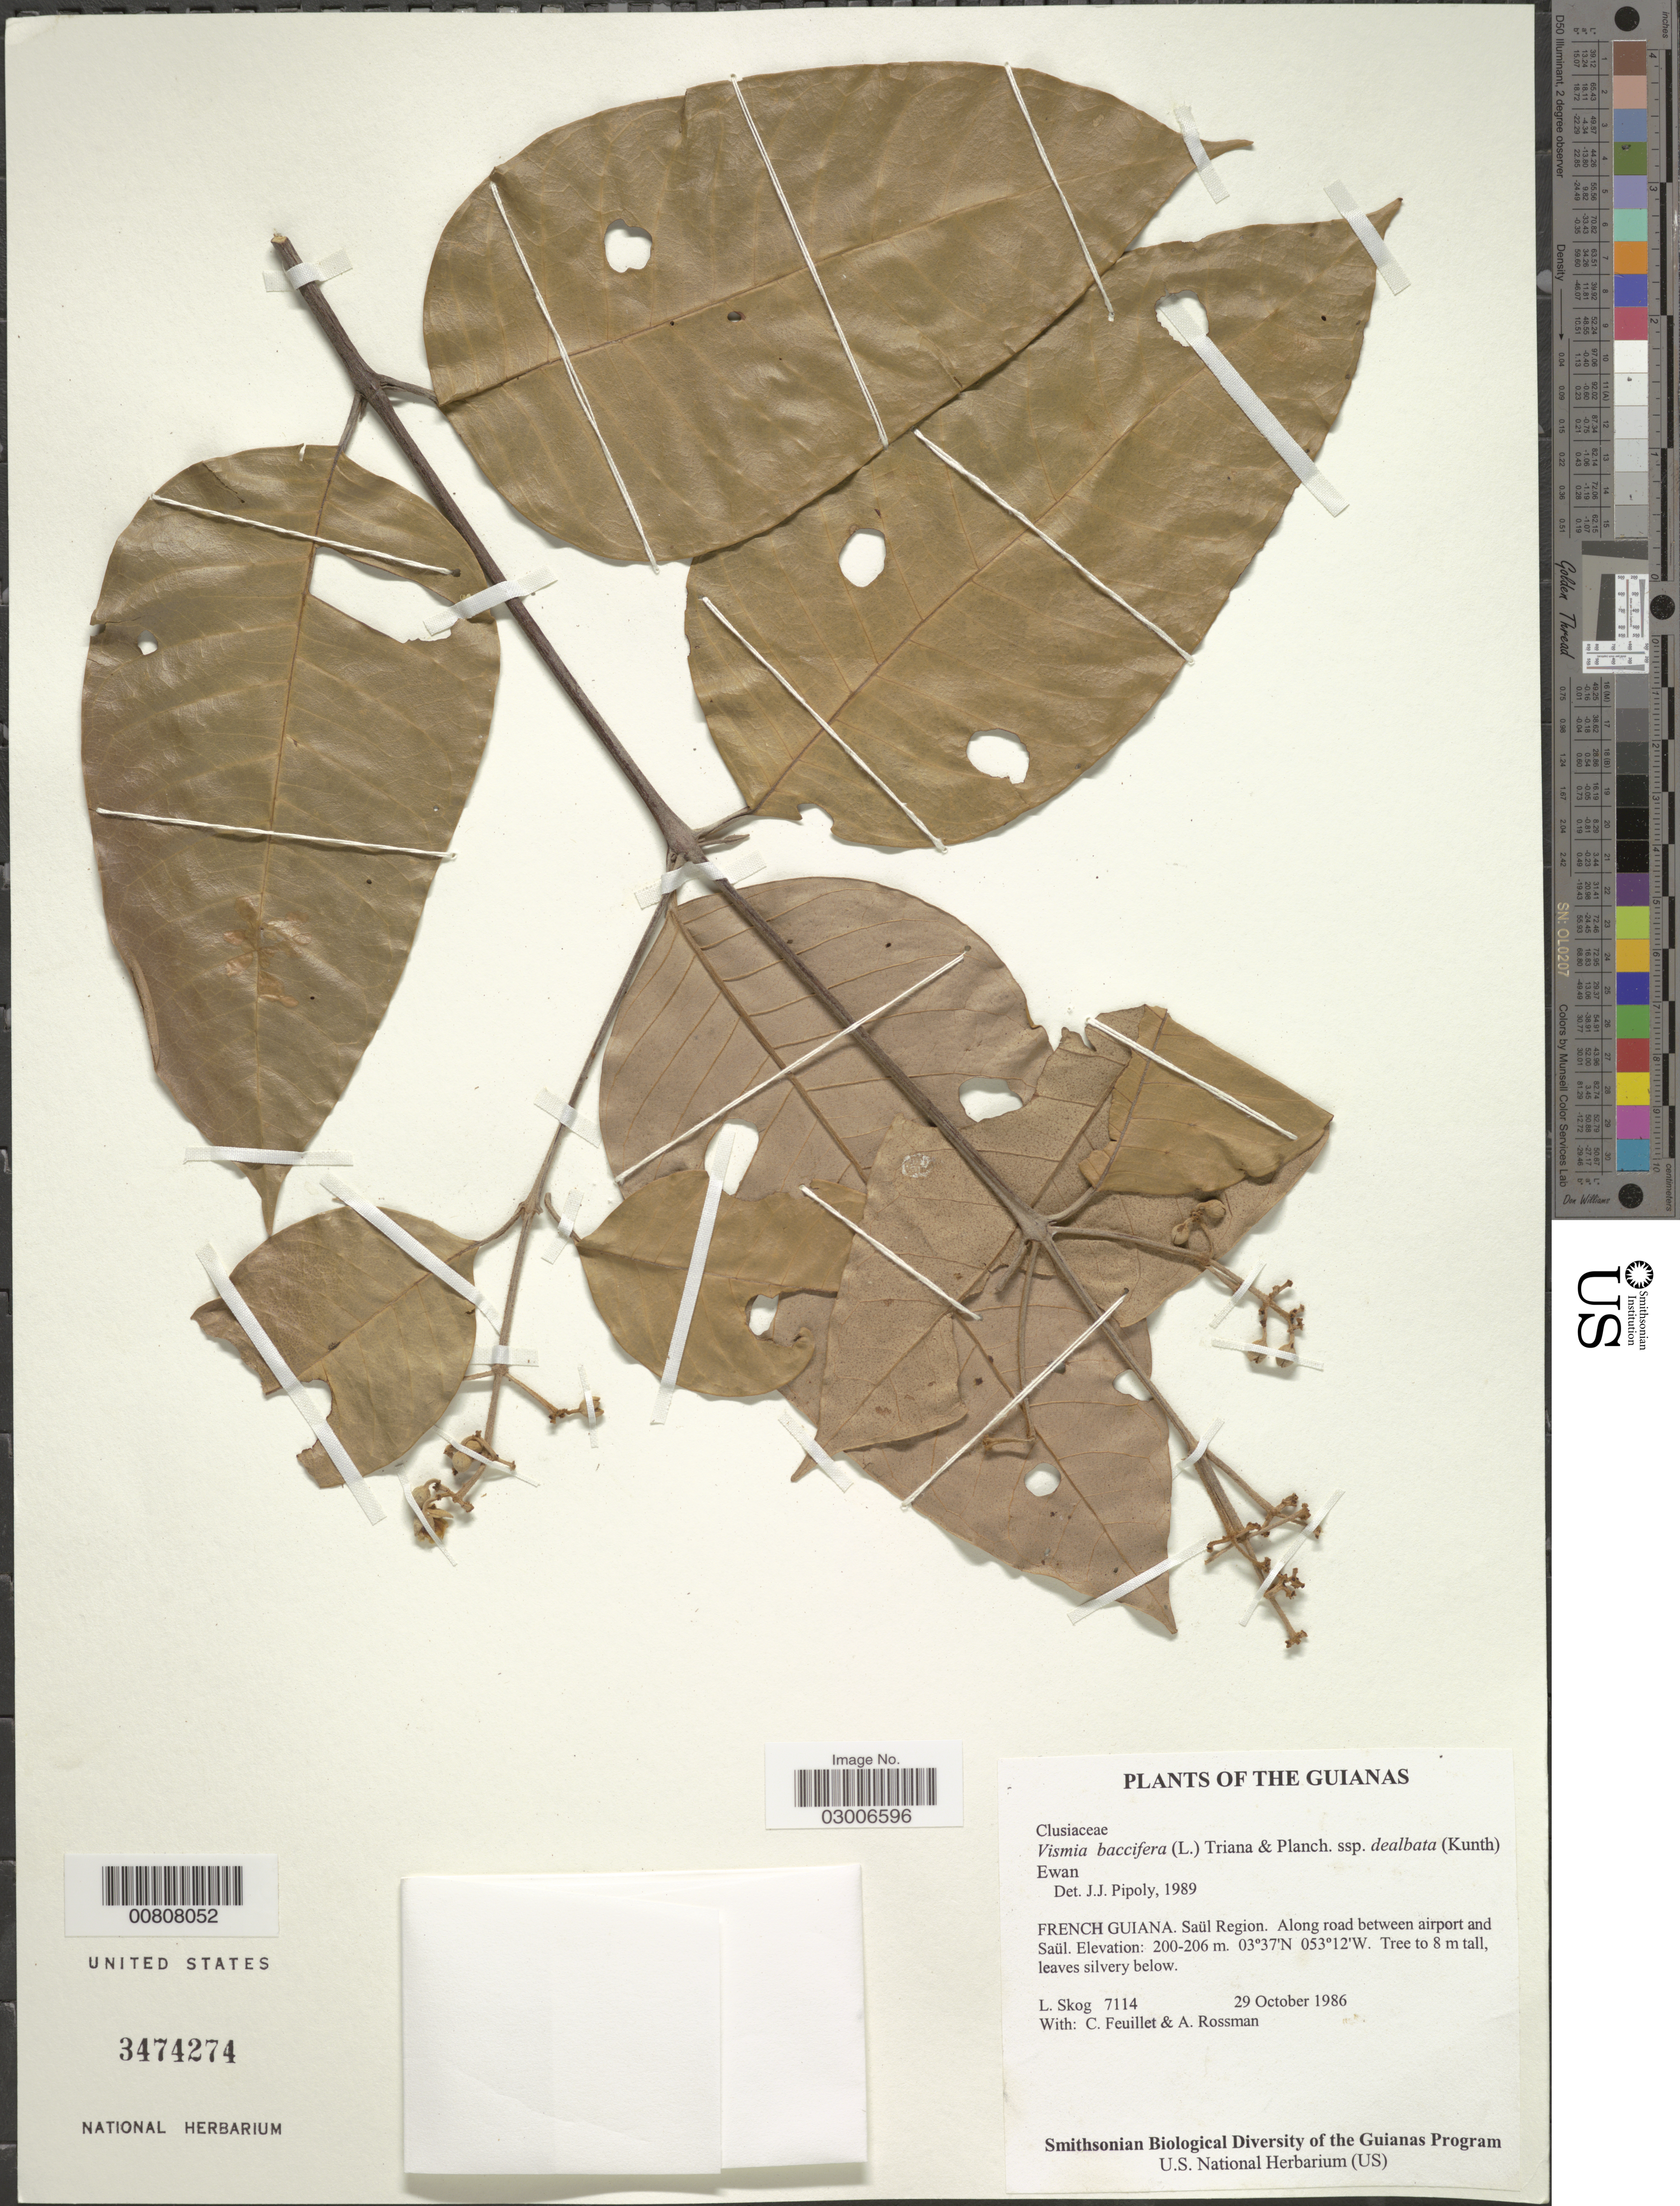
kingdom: Plantae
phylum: Tracheophyta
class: Magnoliopsida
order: Malpighiales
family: Hypericaceae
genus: Vismia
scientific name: Vismia baccifera subsp. dealbata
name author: (Kunth) Ewan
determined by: Pipoly, J. J., III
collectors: L. E. Skog, C. Feuillet & A. Rossman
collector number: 7114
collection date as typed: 29 October 1986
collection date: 1986-10-29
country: French Guiana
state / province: Saint-Laurent-du-Maroni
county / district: Saül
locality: Along road between airport and Saül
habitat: Secondary forest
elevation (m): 200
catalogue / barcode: US 3474274